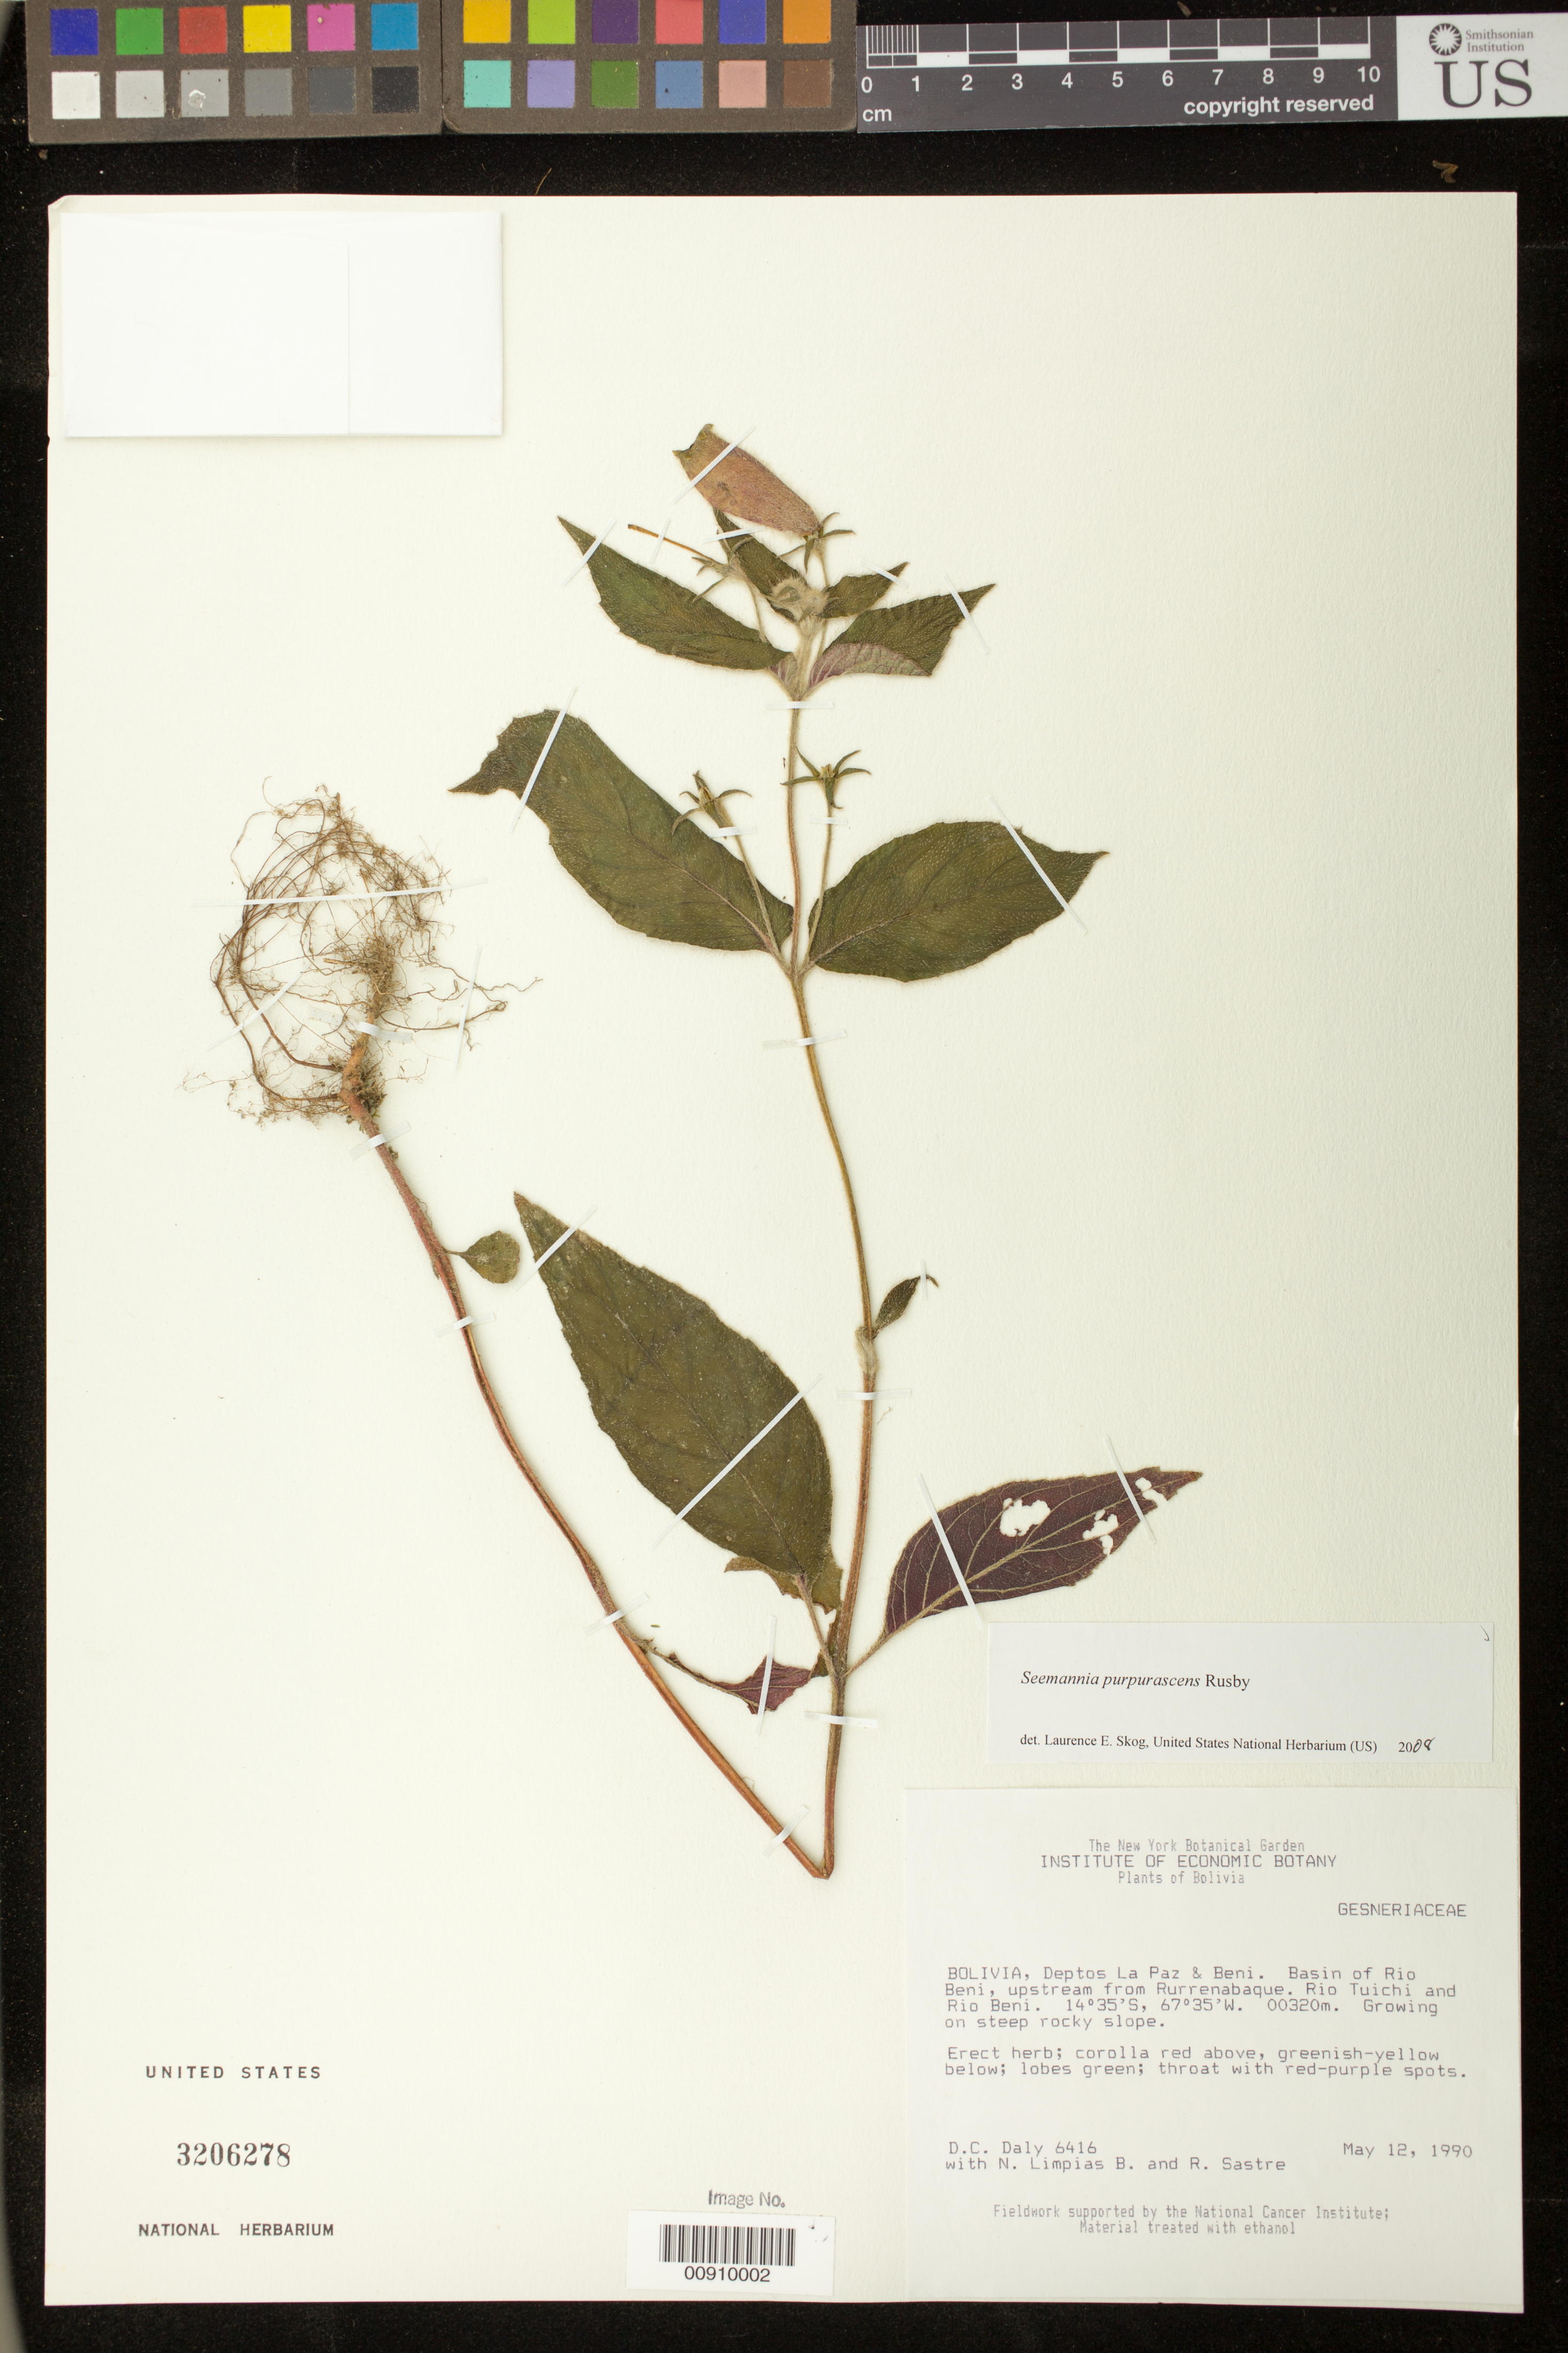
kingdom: Plantae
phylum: Tracheophyta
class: Magnoliopsida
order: Lamiales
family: Gesneriaceae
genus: Seemannia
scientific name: Seemannia purpurascens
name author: Rusby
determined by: Skog, Laurence E.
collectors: D. C. Daly, N. Limpias B. & R. Sastre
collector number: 6416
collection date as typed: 12 May 1990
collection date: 1990-05-12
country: Bolivia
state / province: Beni / La Paz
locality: Deptos. La Paz & Beni. Basin of Rio Beni, upstream from Rurrenabaque. Rio Tuichi and Rio Beni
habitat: Growing on steep rocky slope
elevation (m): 320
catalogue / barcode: US 3206278